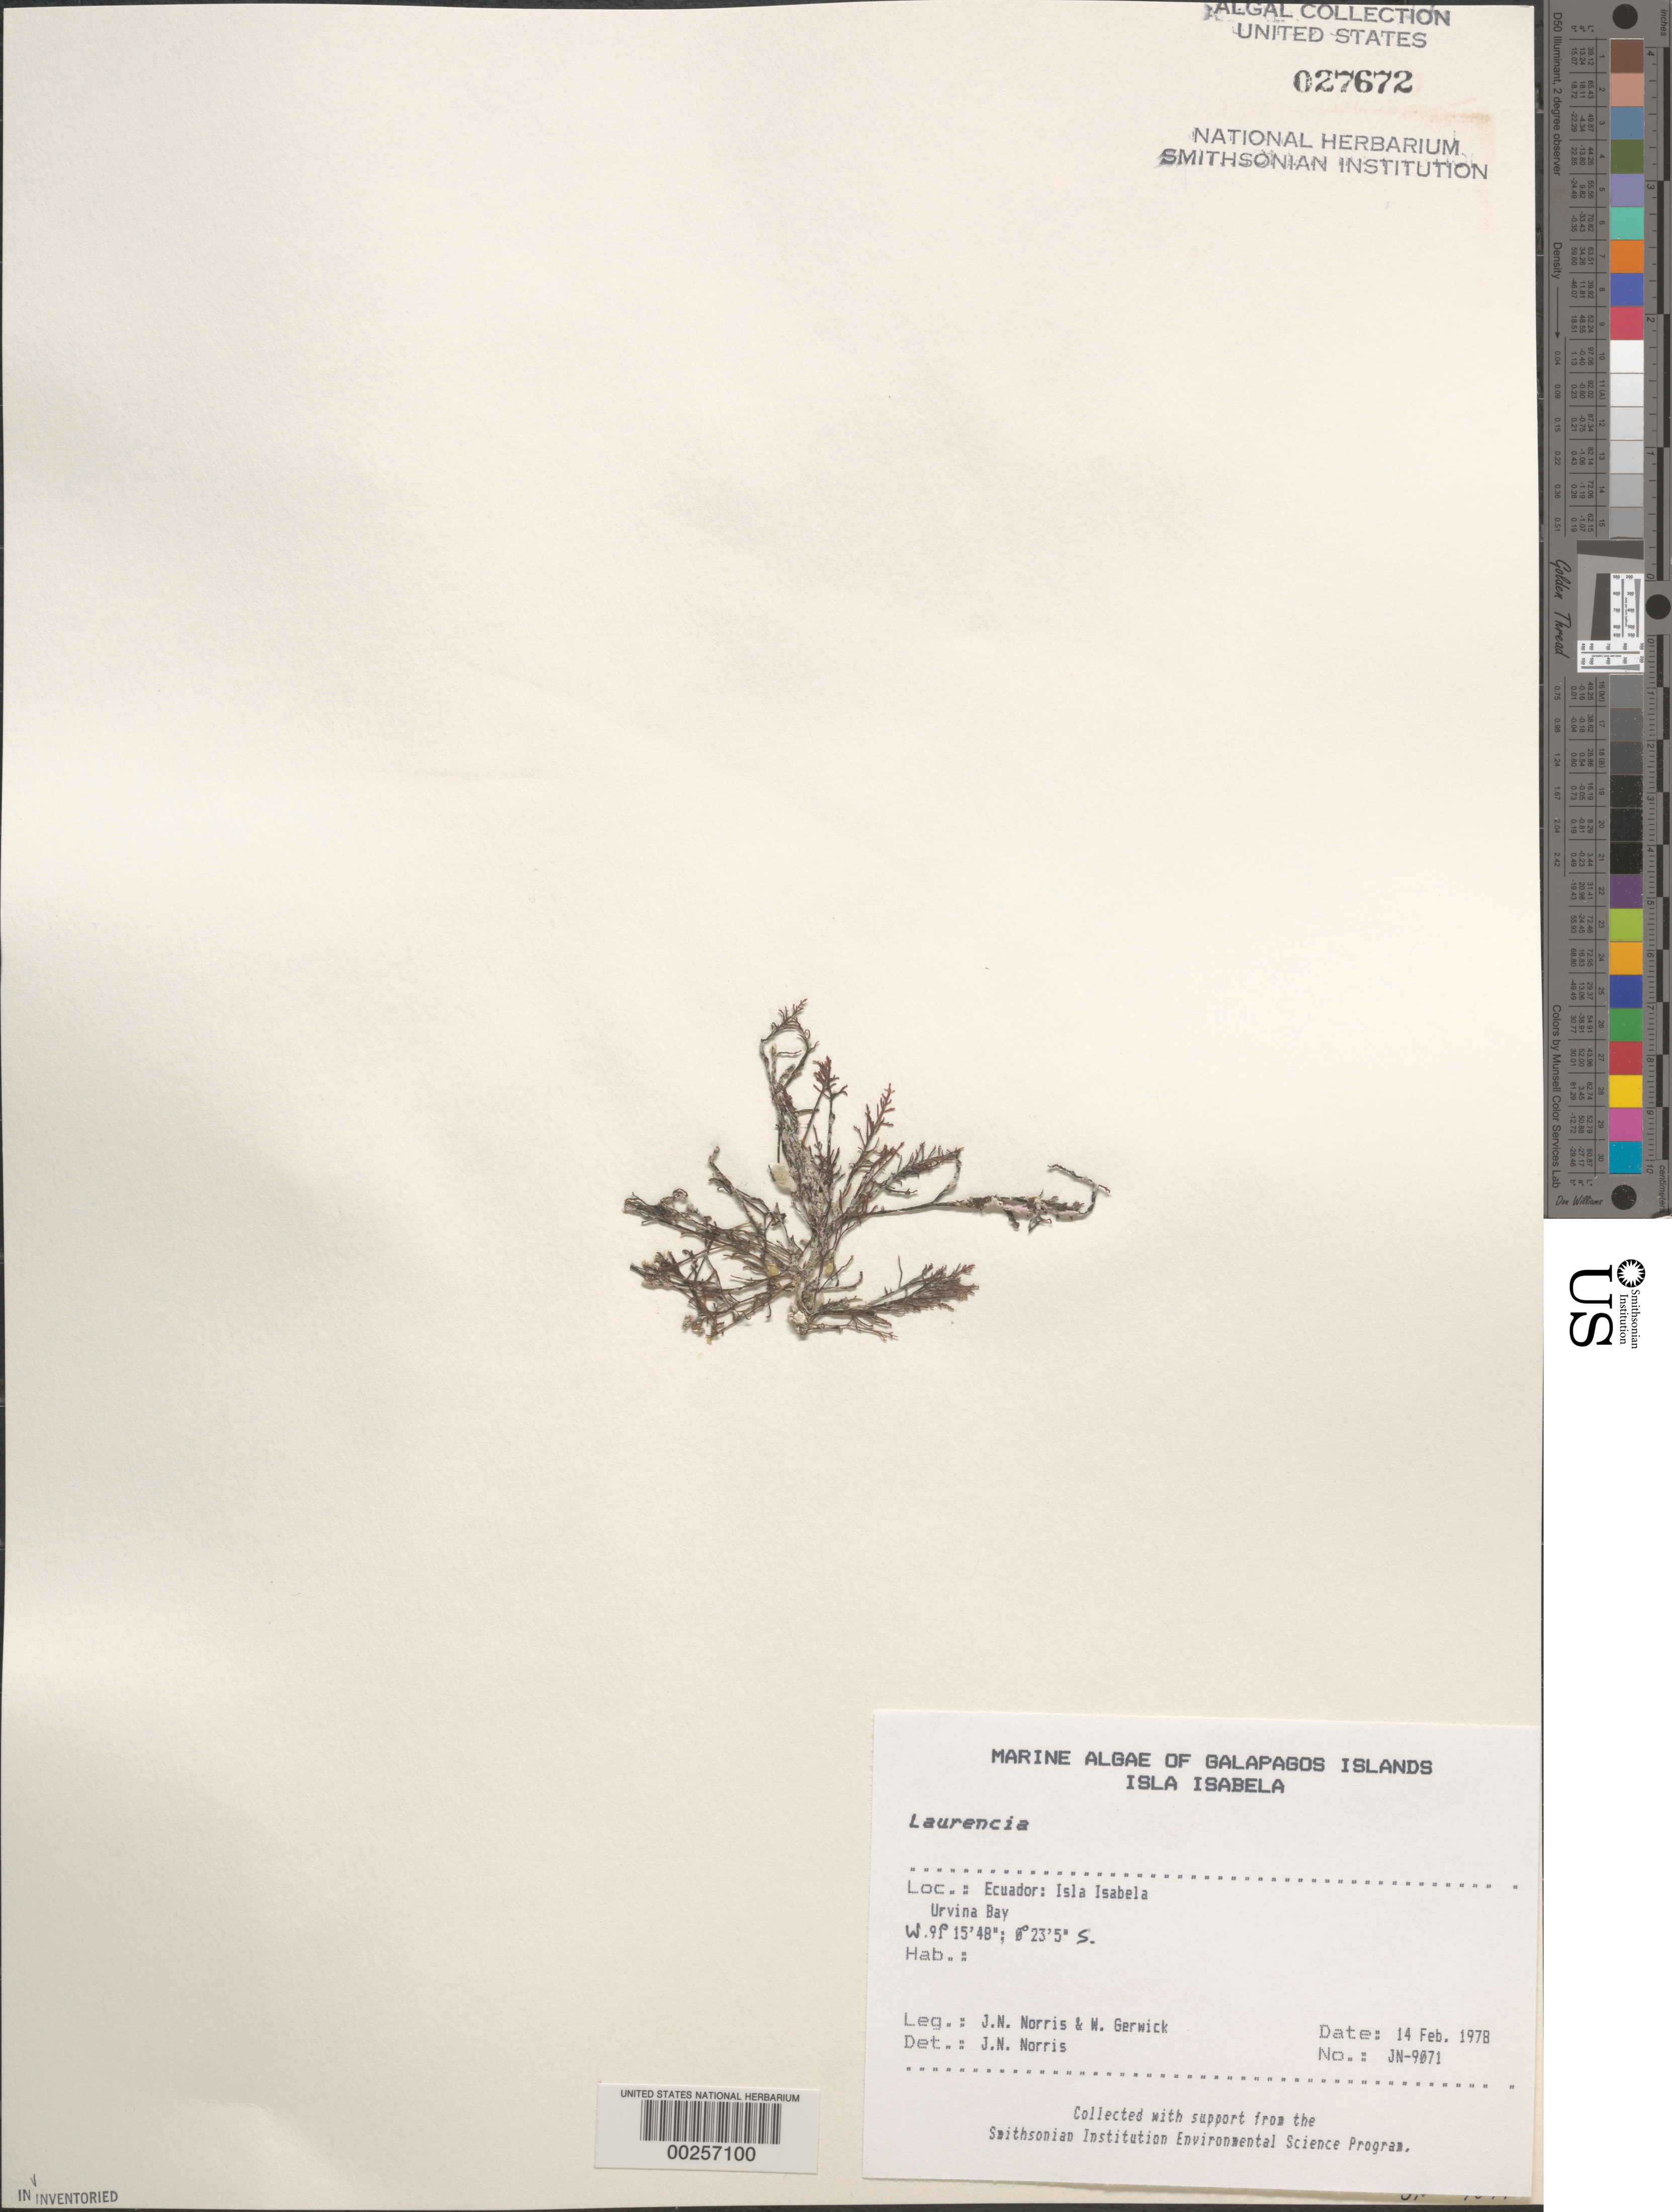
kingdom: Plantae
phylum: Rhodophyta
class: Florideophyceae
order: Ceramiales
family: Rhodomelaceae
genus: Laurencia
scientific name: Laurencia sp.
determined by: Norris, James N.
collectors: J. N. Norris & W. Gerwick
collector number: JN-9071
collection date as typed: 14 Feb 1978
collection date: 1978-02-14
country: Ecuador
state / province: Colón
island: Isabela [Albemarle]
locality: Urvina Bay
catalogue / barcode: US 27672